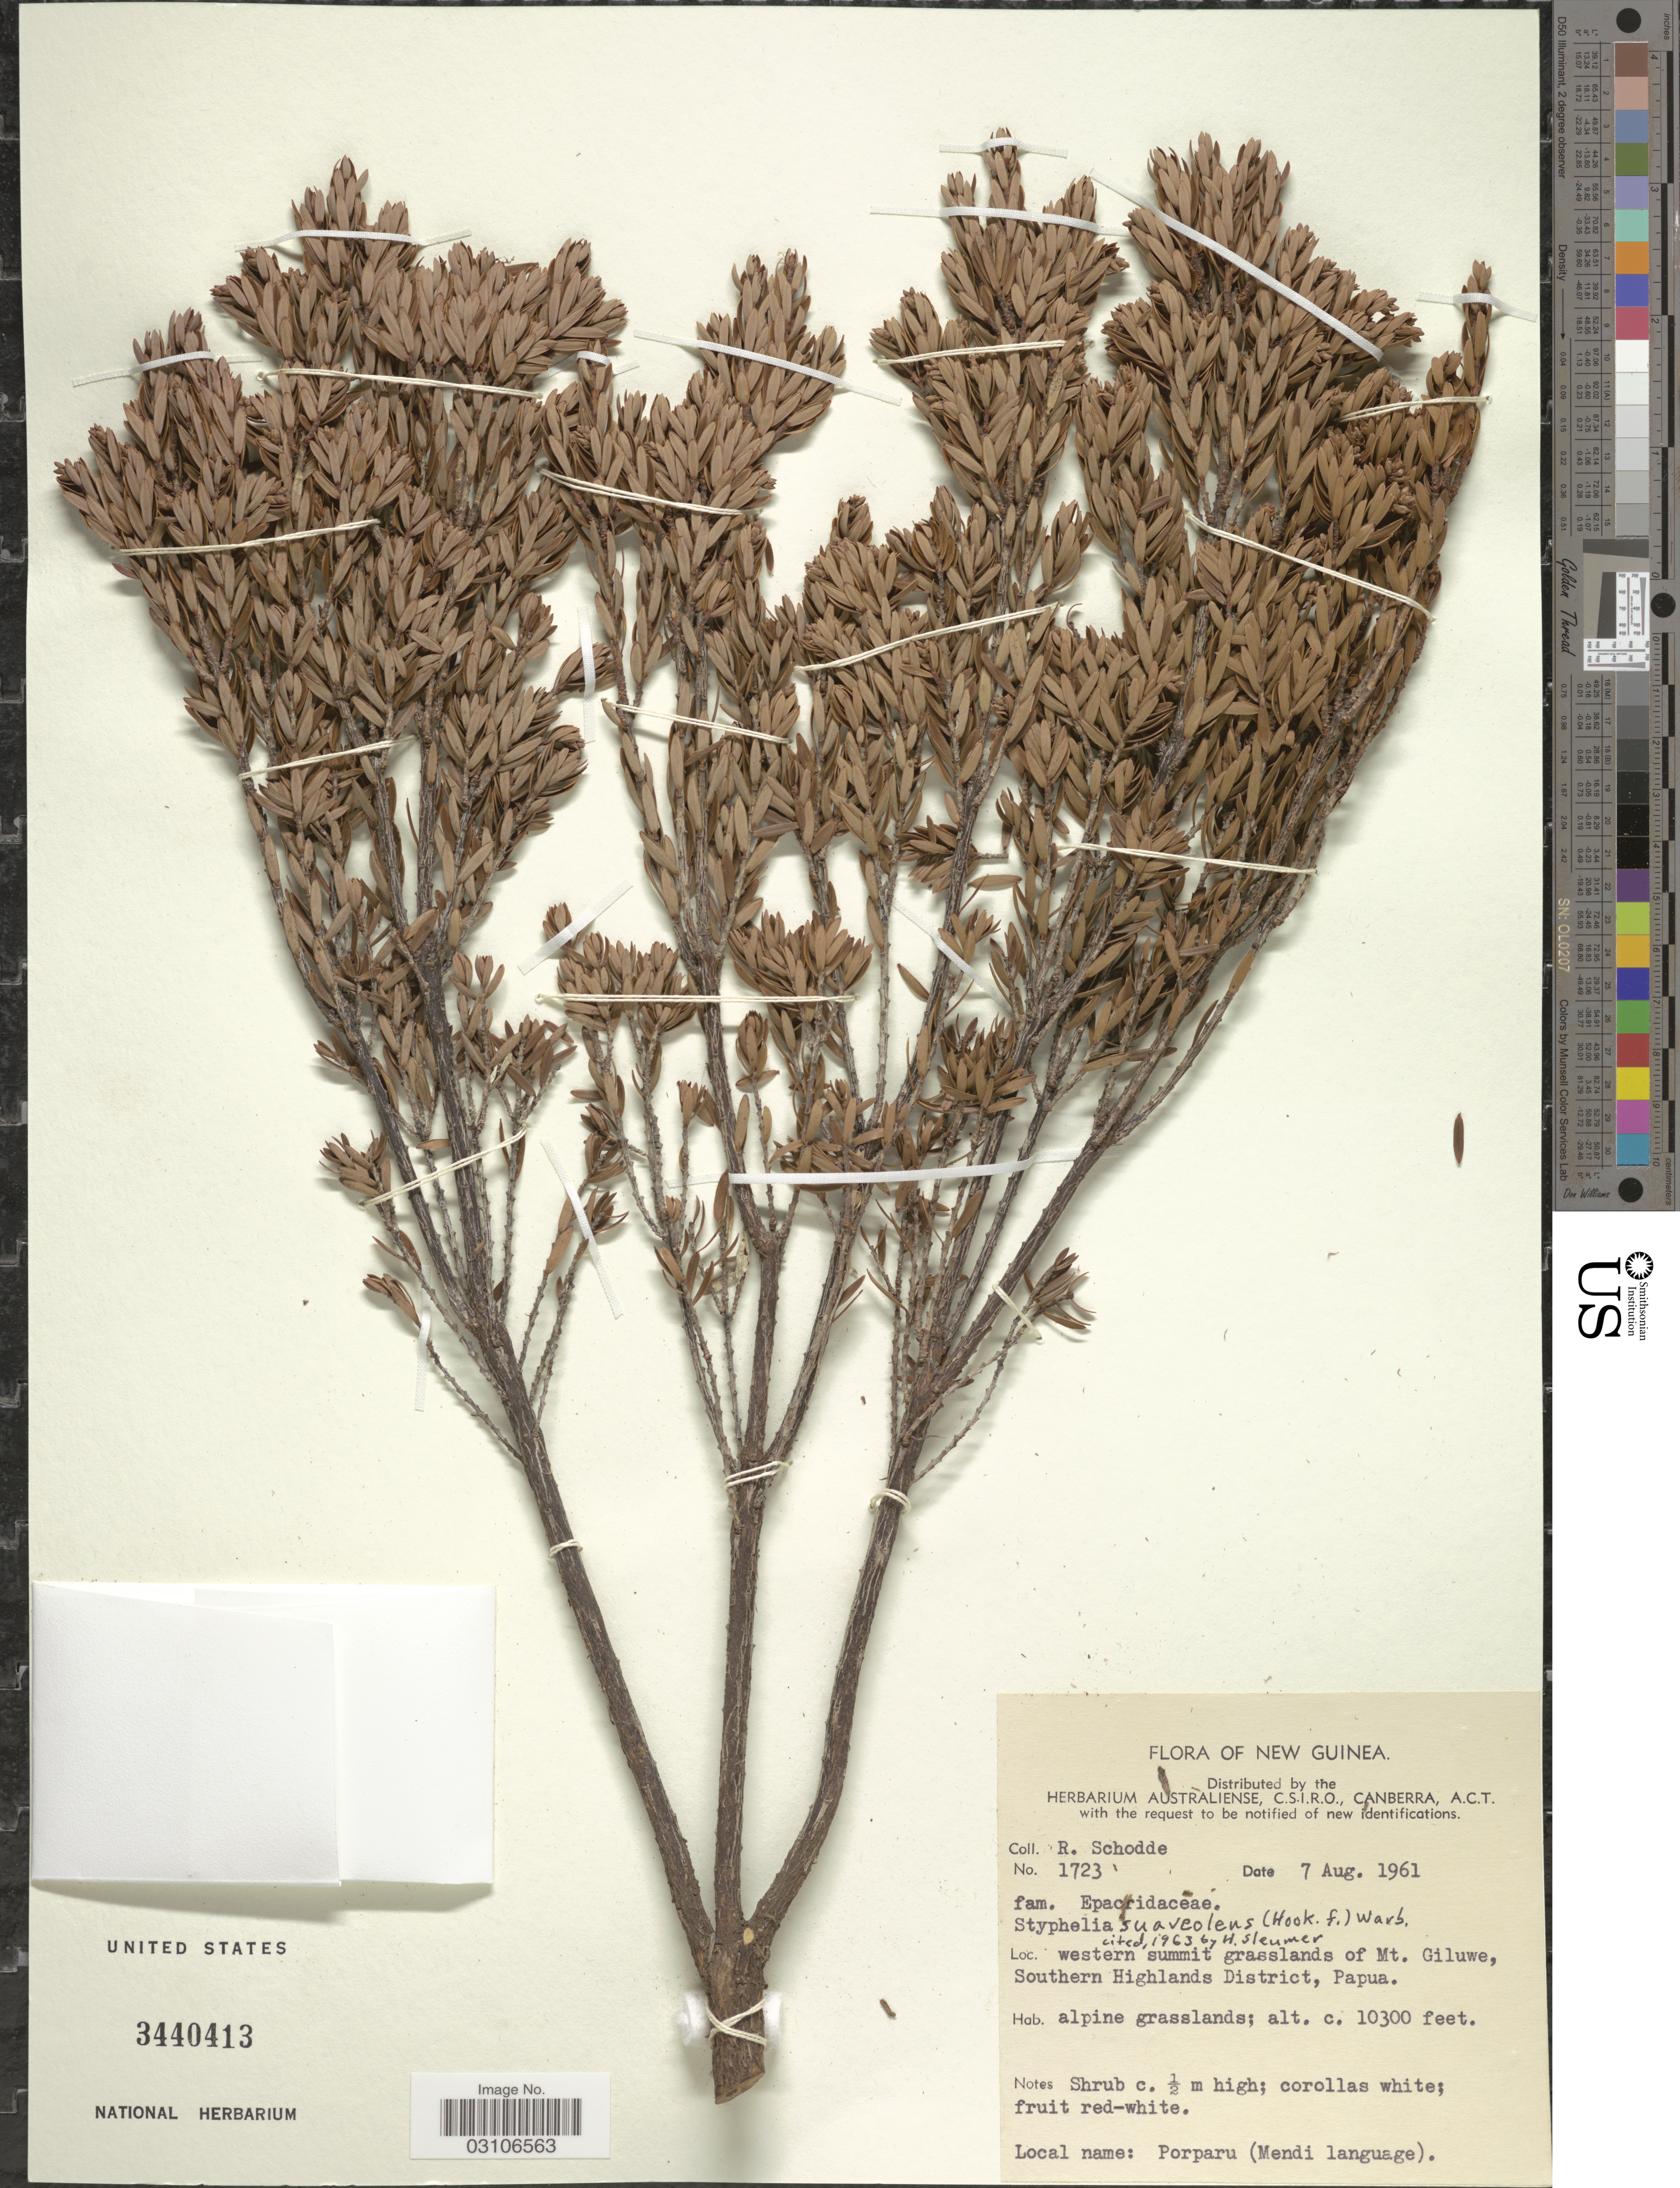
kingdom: Plantae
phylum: Tracheophyta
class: Magnoliopsida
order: Ericales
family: Ericaceae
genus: Styphelia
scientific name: Styphelia suaveolens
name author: (Hook. f.) Warb. ex P. Sarasin & Sarasin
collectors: R. Schodde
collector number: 1723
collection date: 1961-08-07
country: Papua New Guinea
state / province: Southern Highlands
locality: New Guinea. Western summit grassland of Mt. Giluwe, Southern Highlands District.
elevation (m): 3139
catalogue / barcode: US 3440413